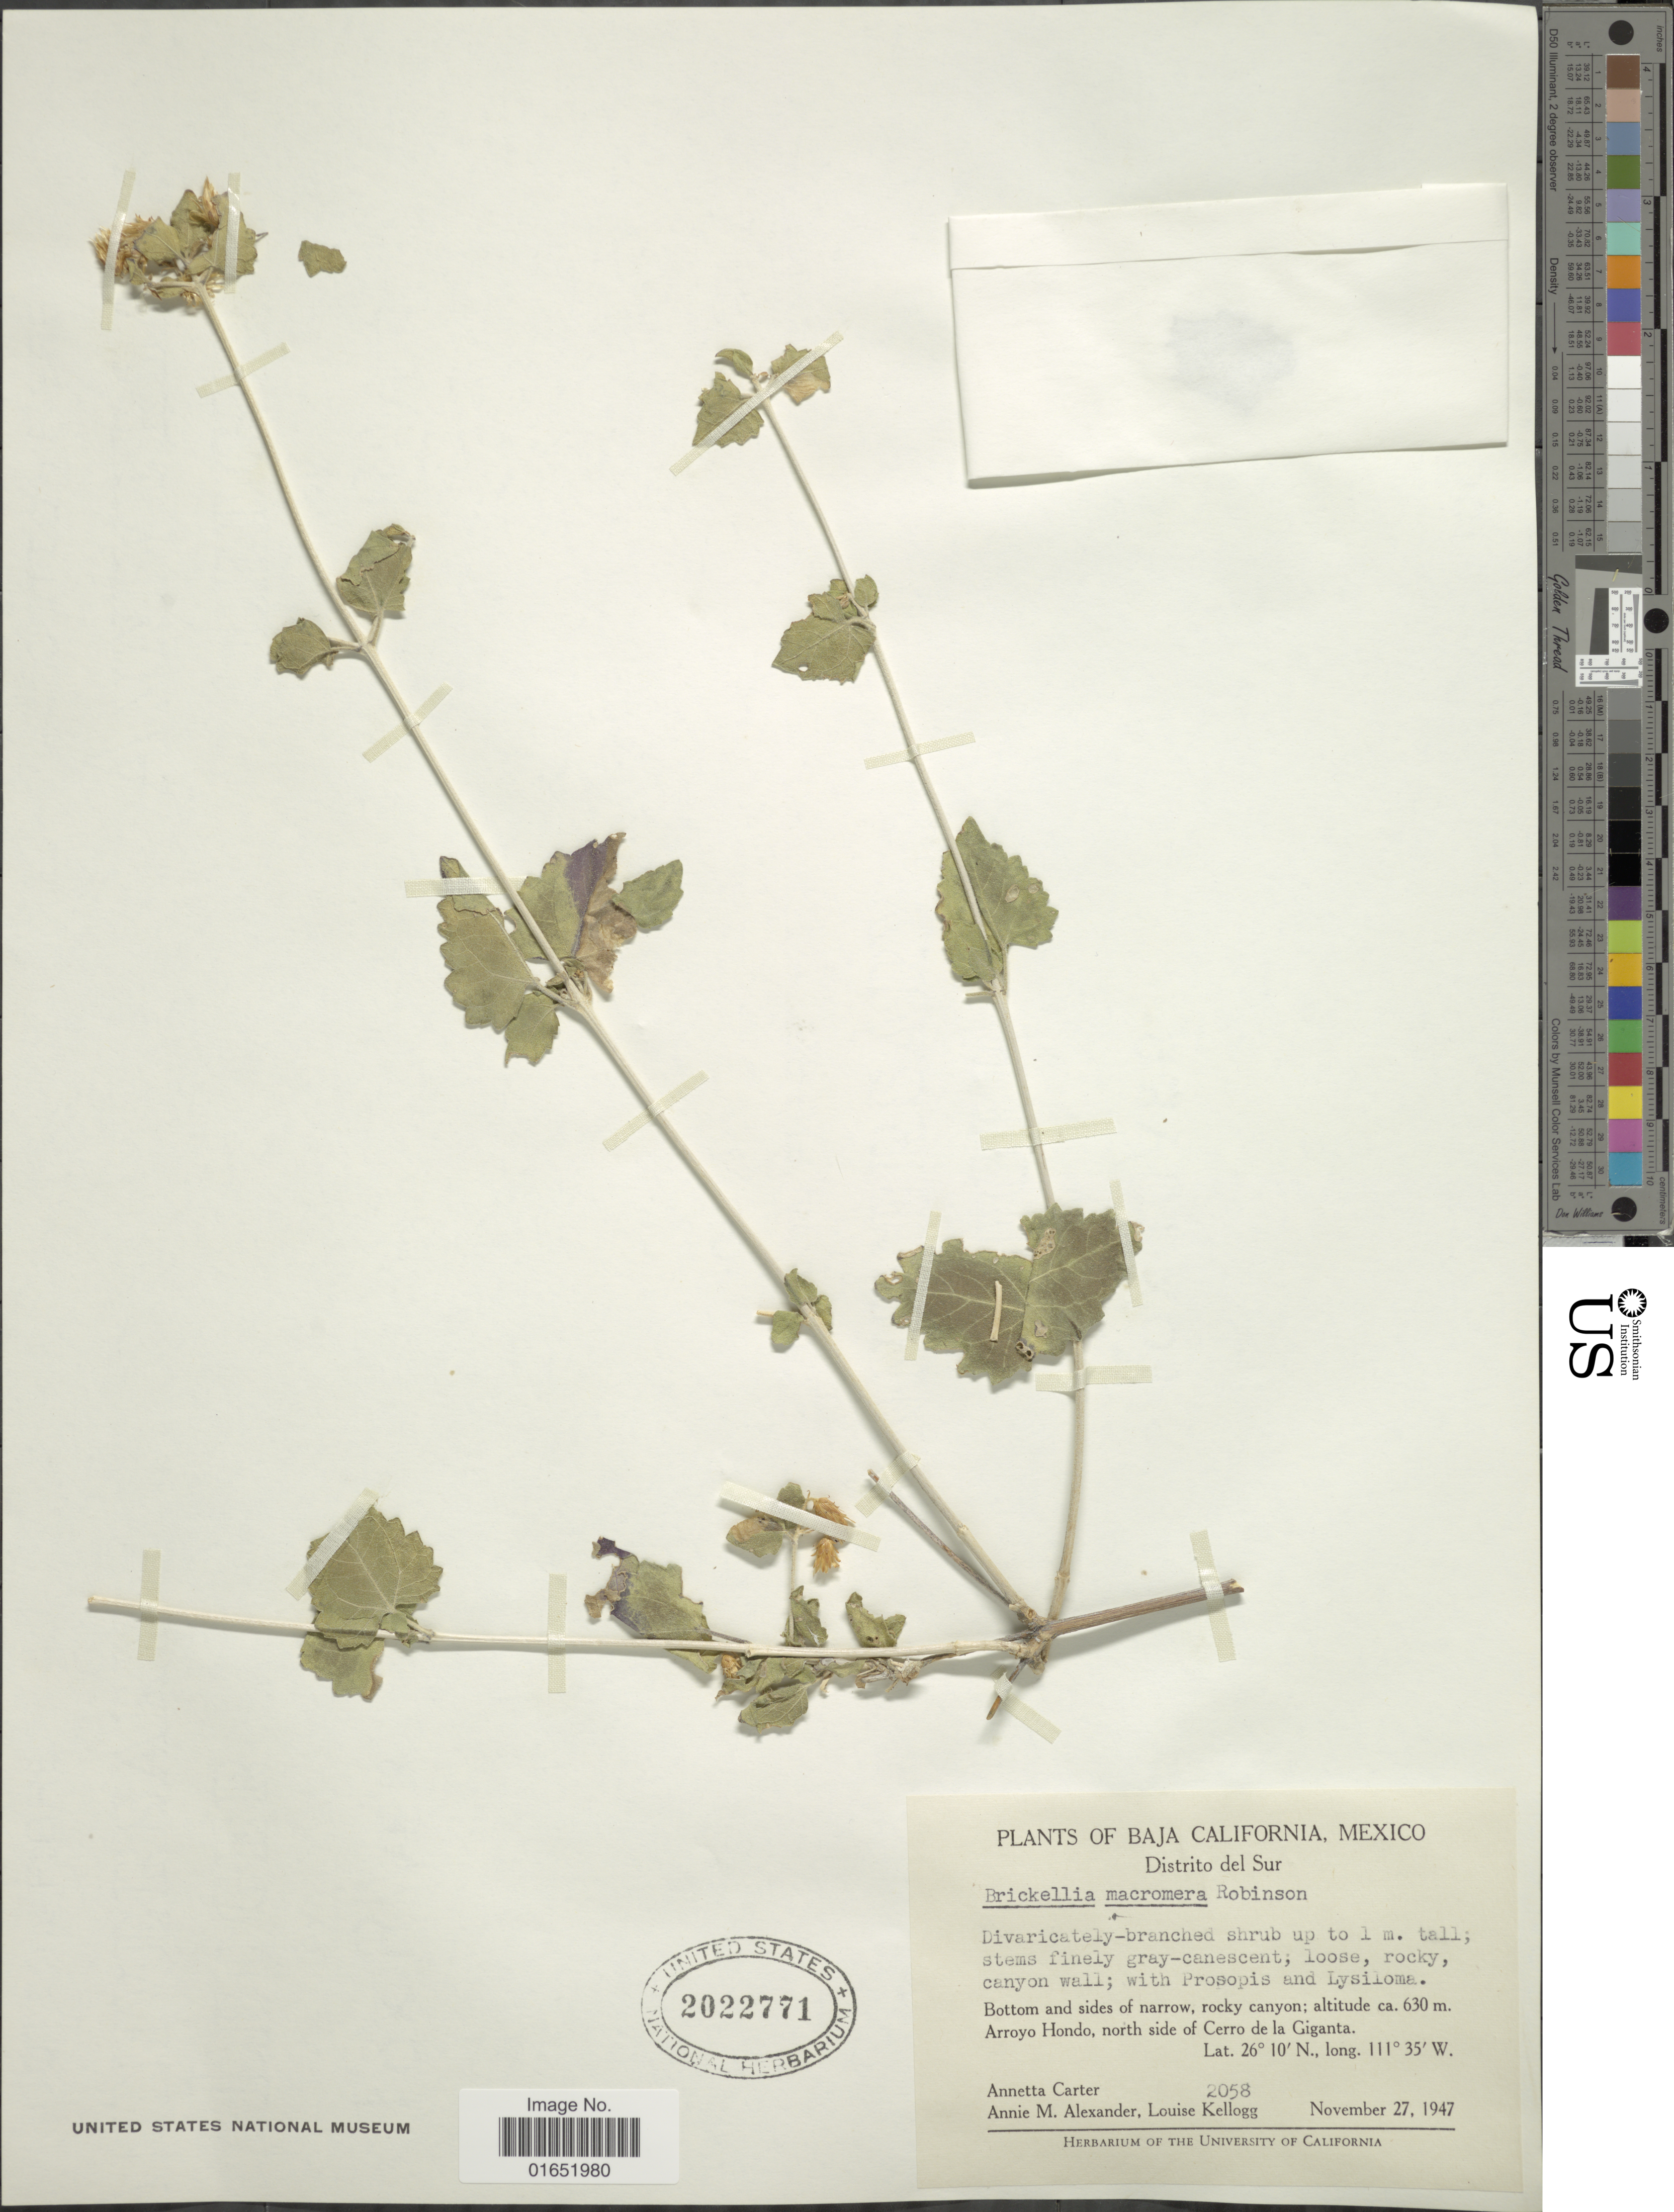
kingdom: Plantae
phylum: Tracheophyta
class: Magnoliopsida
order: Asterales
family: Asteraceae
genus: Brickellia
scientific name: Brickellia macromera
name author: B.L. Rob.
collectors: A. Carter, A. M. Alexander & L. Kellogg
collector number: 2058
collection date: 1947-11-27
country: Mexico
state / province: Baja California Sur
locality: Distrito del Sur, Bottom and sides of narrow, rocky canyon; Arroyo Hondo, north side of Cerro de la Giganta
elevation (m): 630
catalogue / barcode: US 2022771